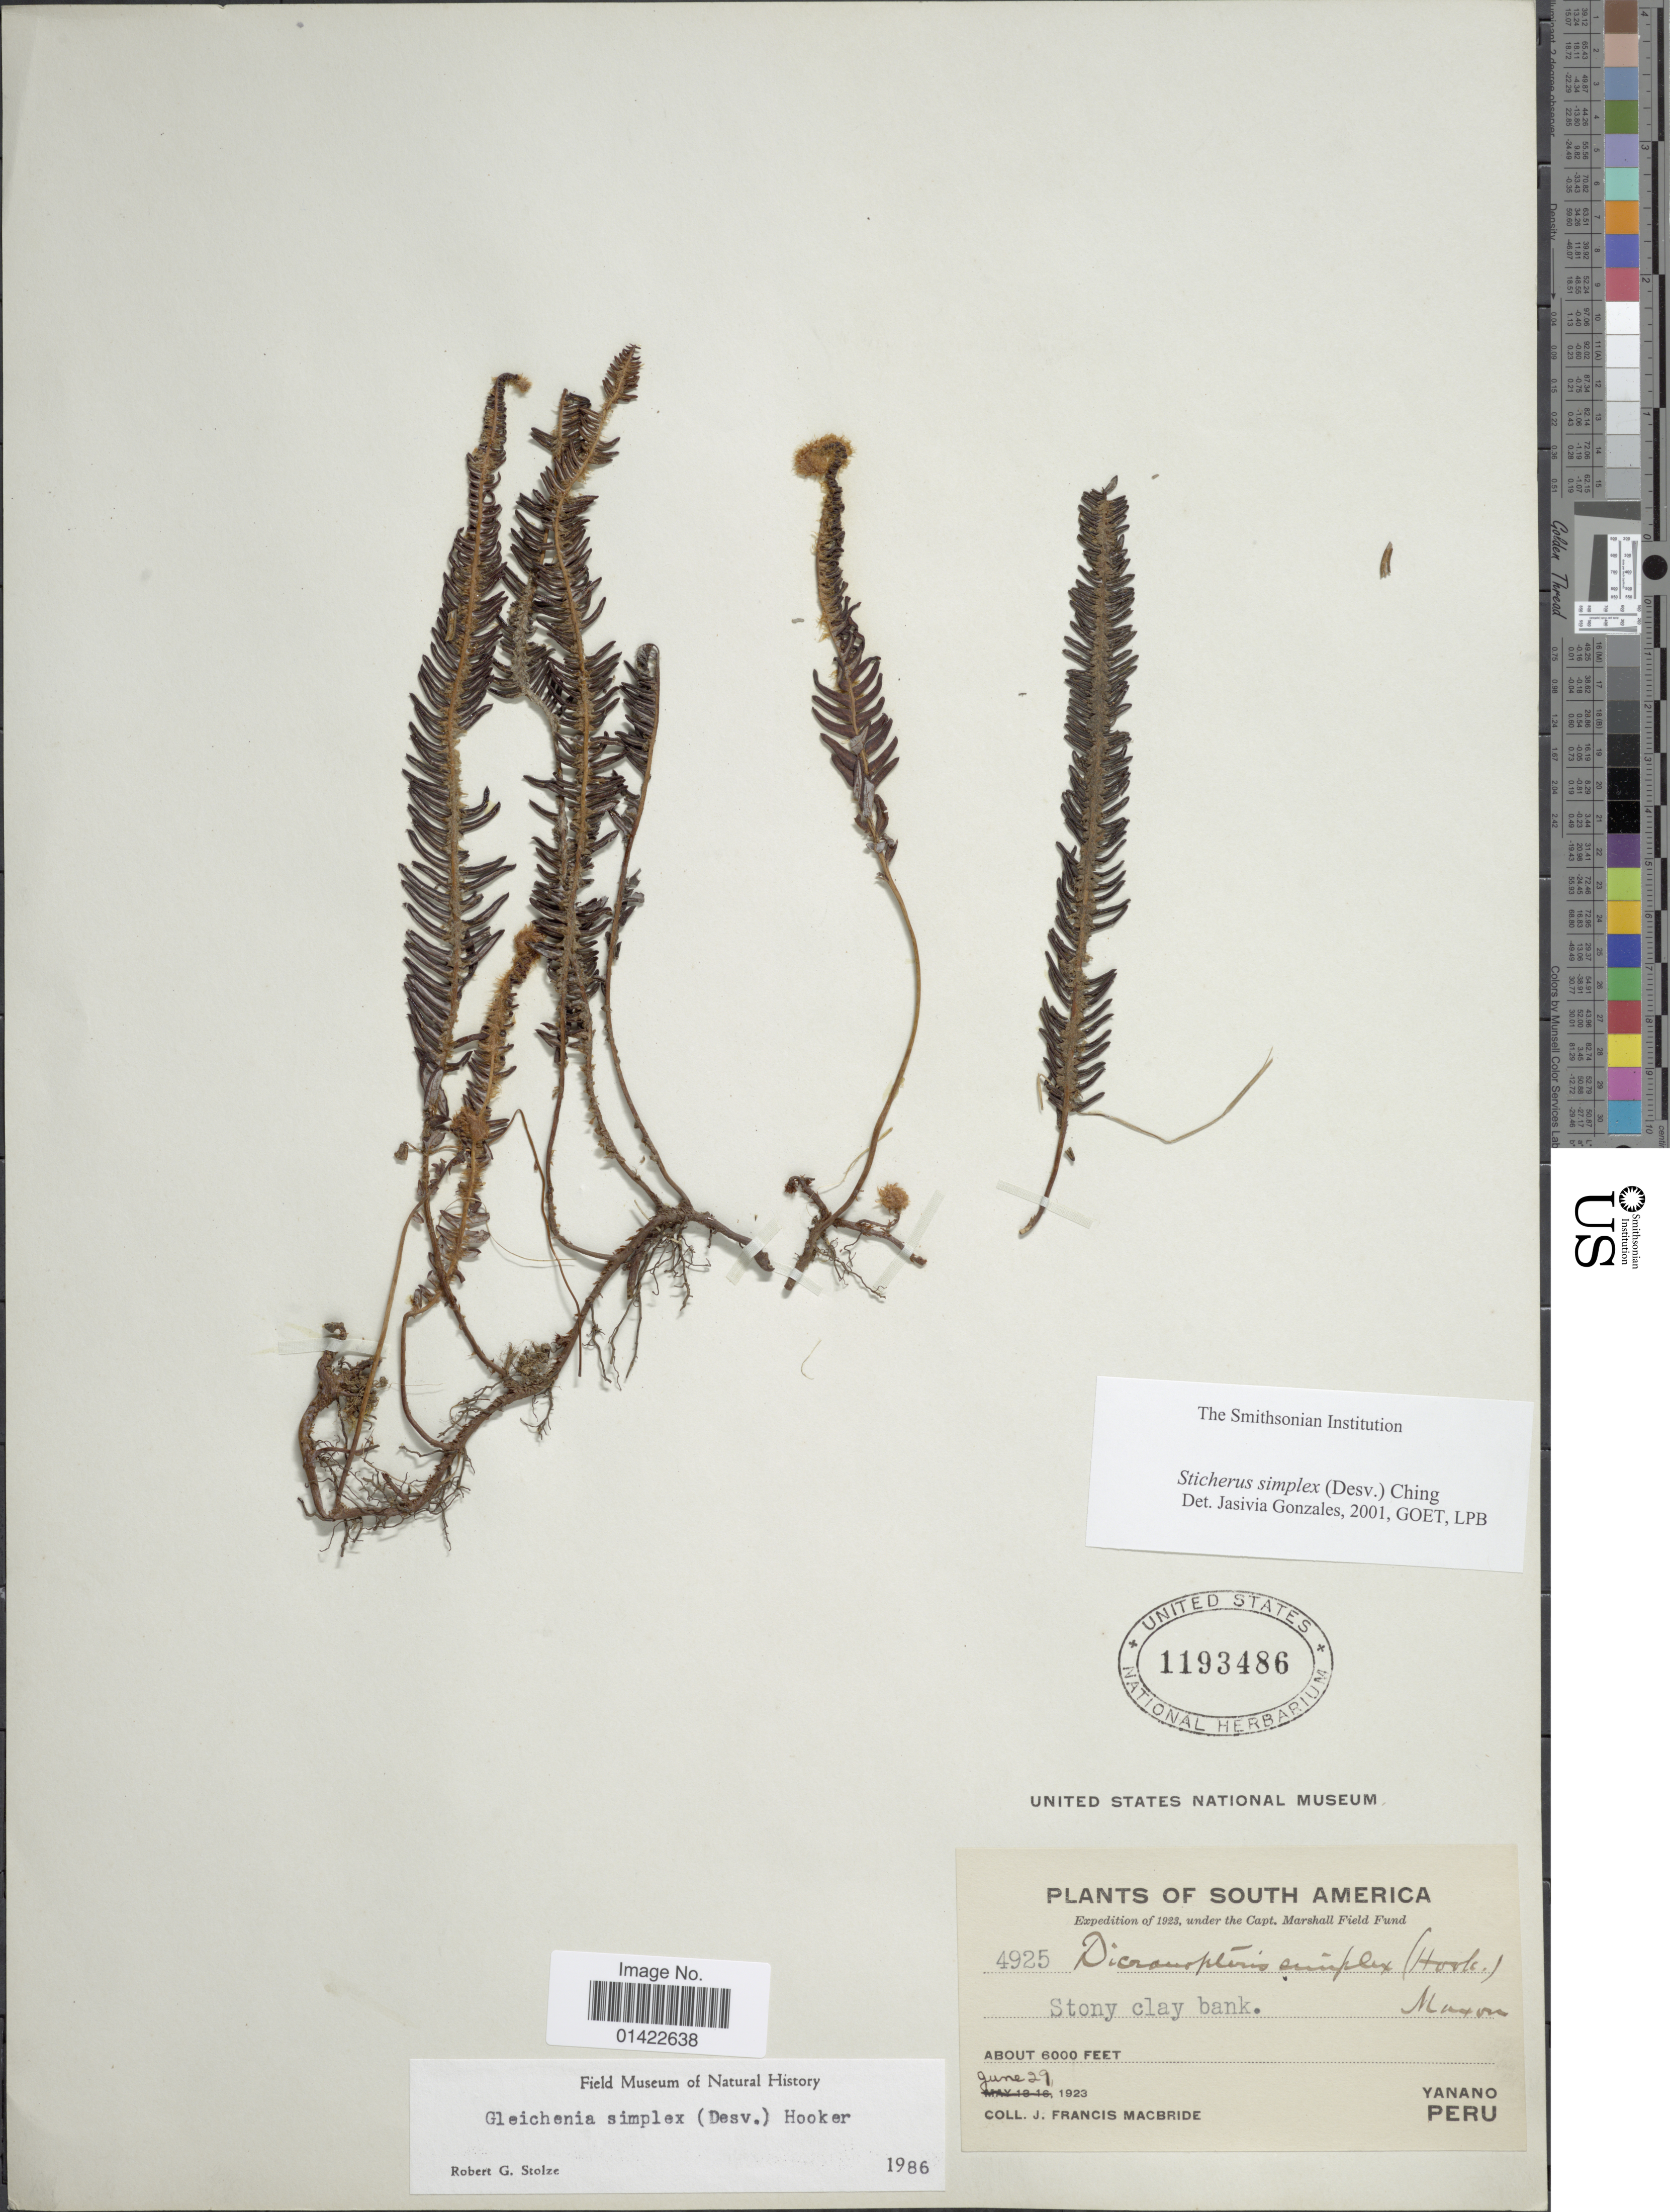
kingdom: Plantae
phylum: Tracheophyta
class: Polypodiopsida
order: Gleicheniales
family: Gleicheniaceae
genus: Sticherus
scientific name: Sticherus simplex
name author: (Desv.) Ching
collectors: J. F. Macbride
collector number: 4925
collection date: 1923-06-29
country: Peru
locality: Stony clay bank. Yanano.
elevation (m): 1829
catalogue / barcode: US 1193486